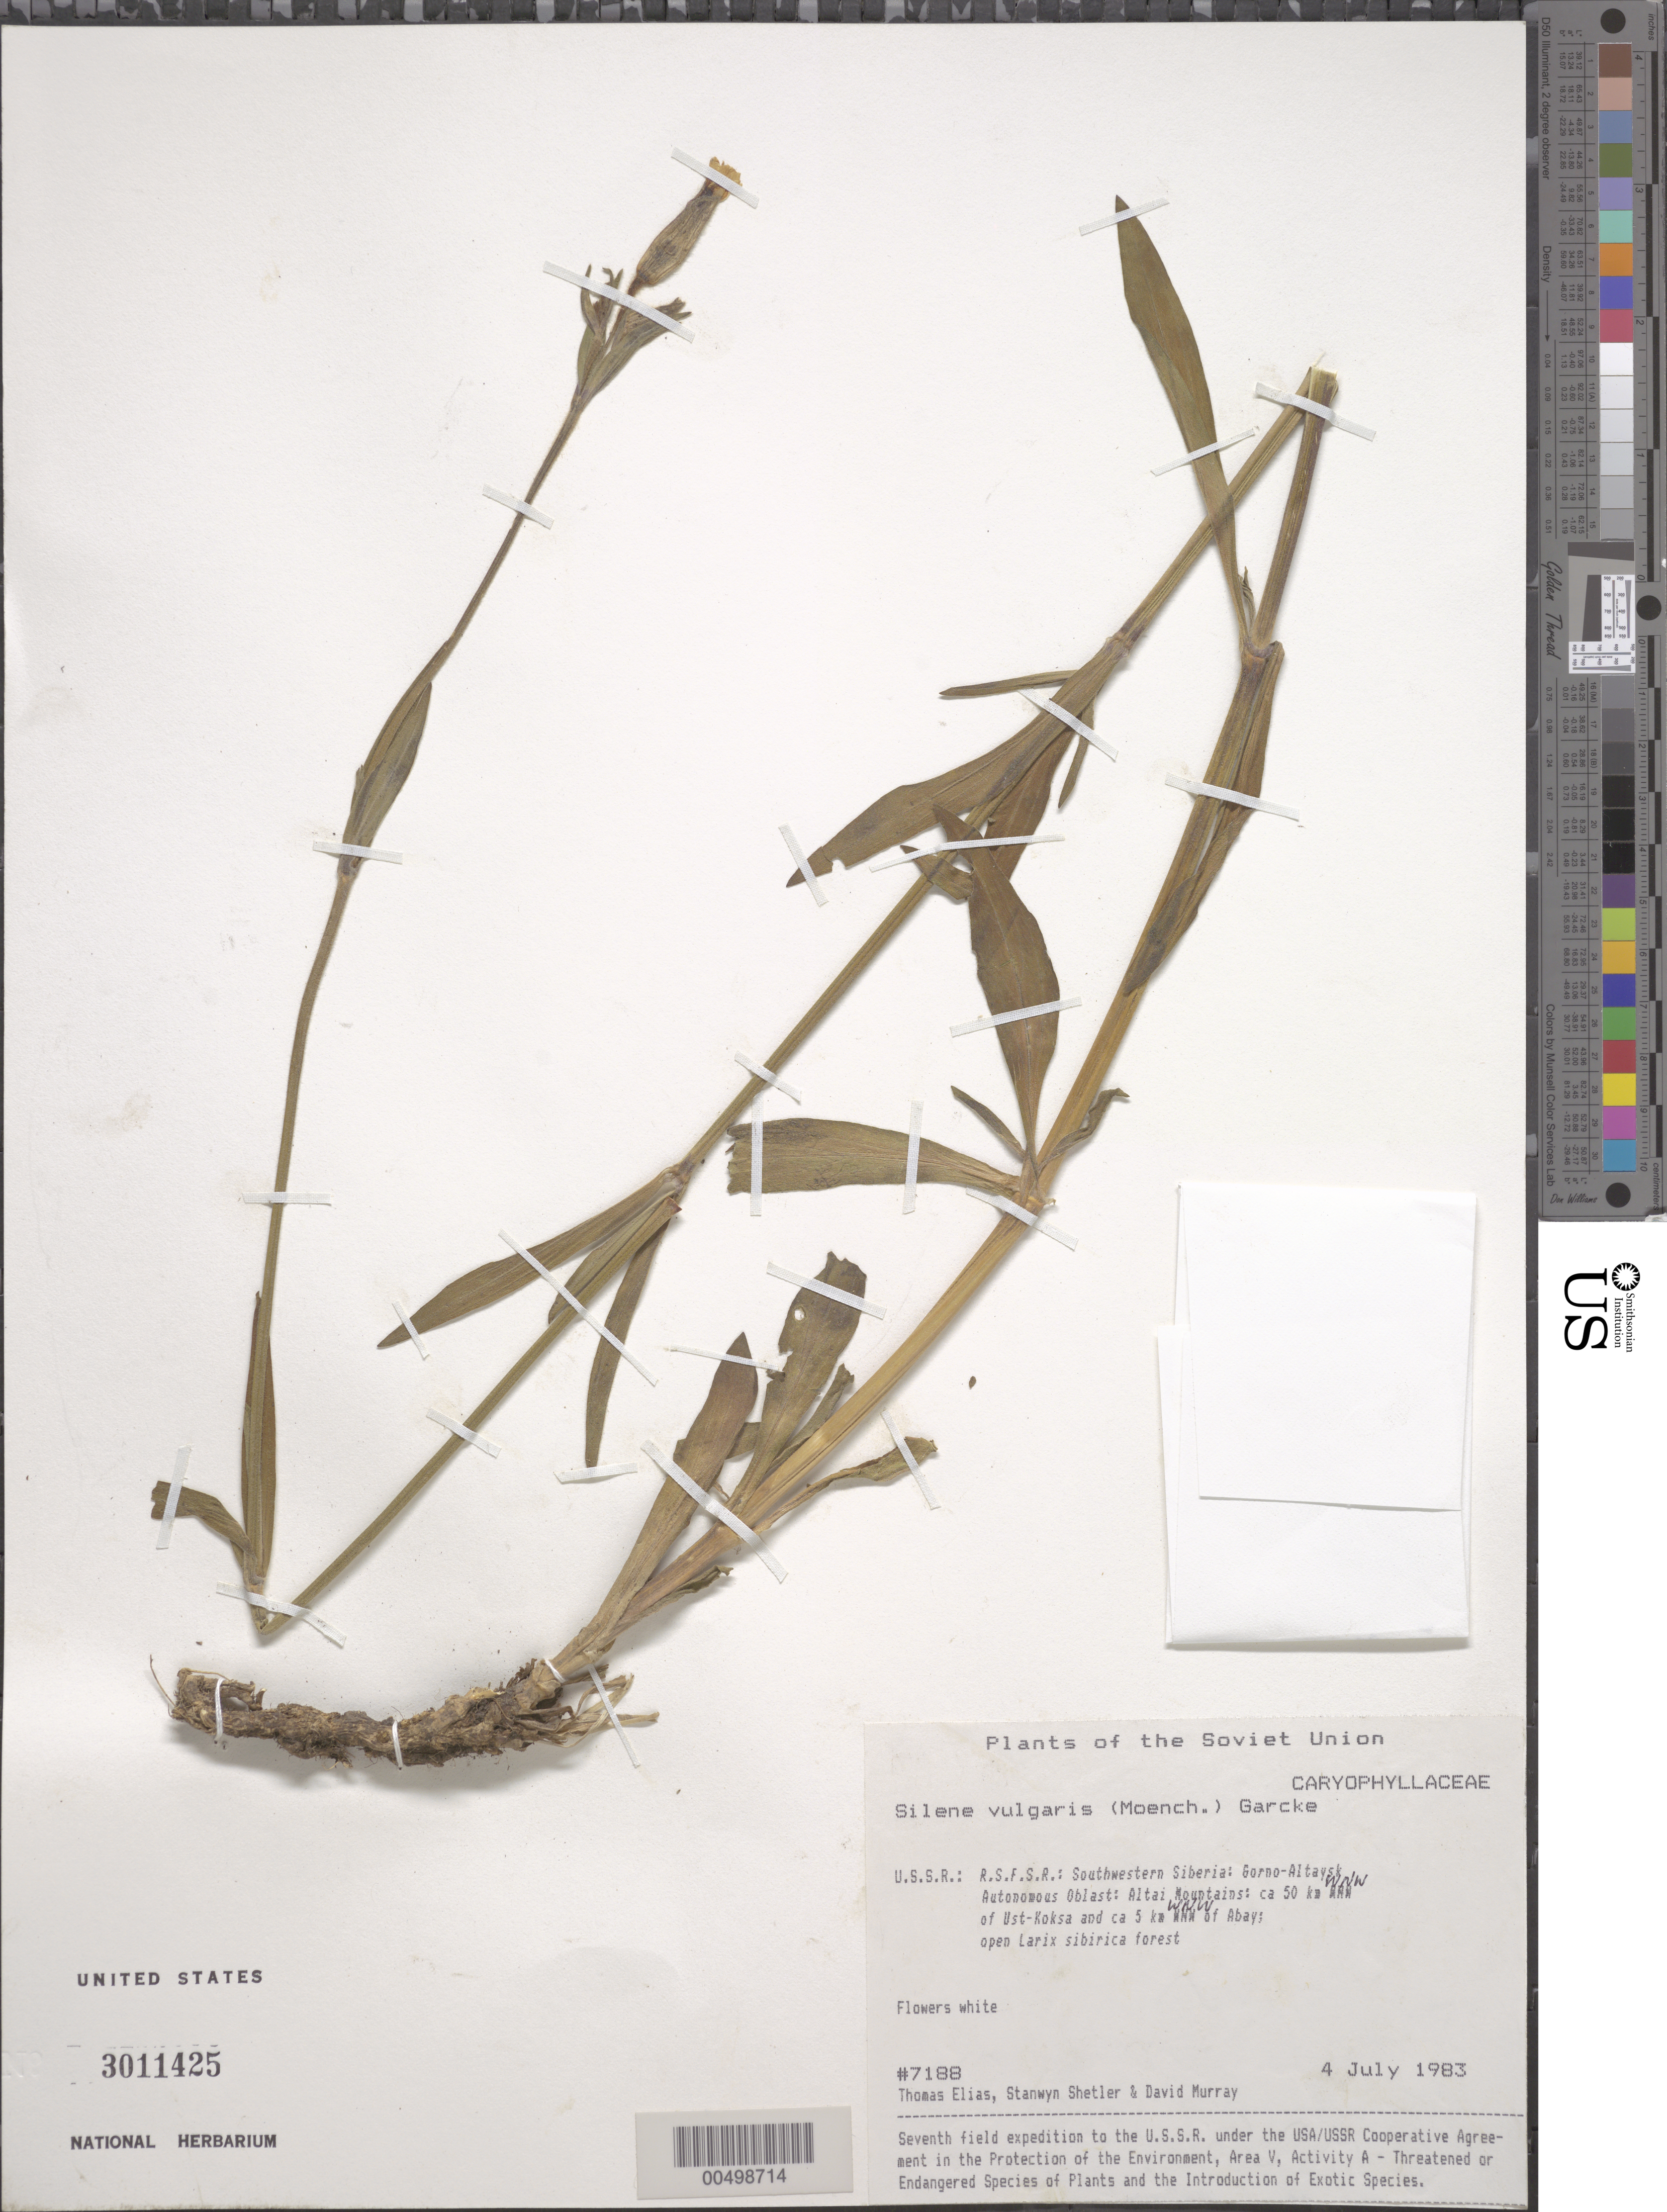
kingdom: Plantae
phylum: Tracheophyta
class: Magnoliopsida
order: Caryophyllales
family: Caryophyllaceae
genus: Silene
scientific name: Silene vulgaris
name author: (Moench) Garcke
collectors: T. Elias, S. Shetler & D. F. Murray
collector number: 7188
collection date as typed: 04 Jul 1983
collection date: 1983-07-04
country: Russian Federation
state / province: Altai Republic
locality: Altai Mountains, ca. 50 km WNW of Ust-Koksa and ca. 5 km WNW of Abay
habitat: open Larix sibirica forest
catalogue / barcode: US 3011425